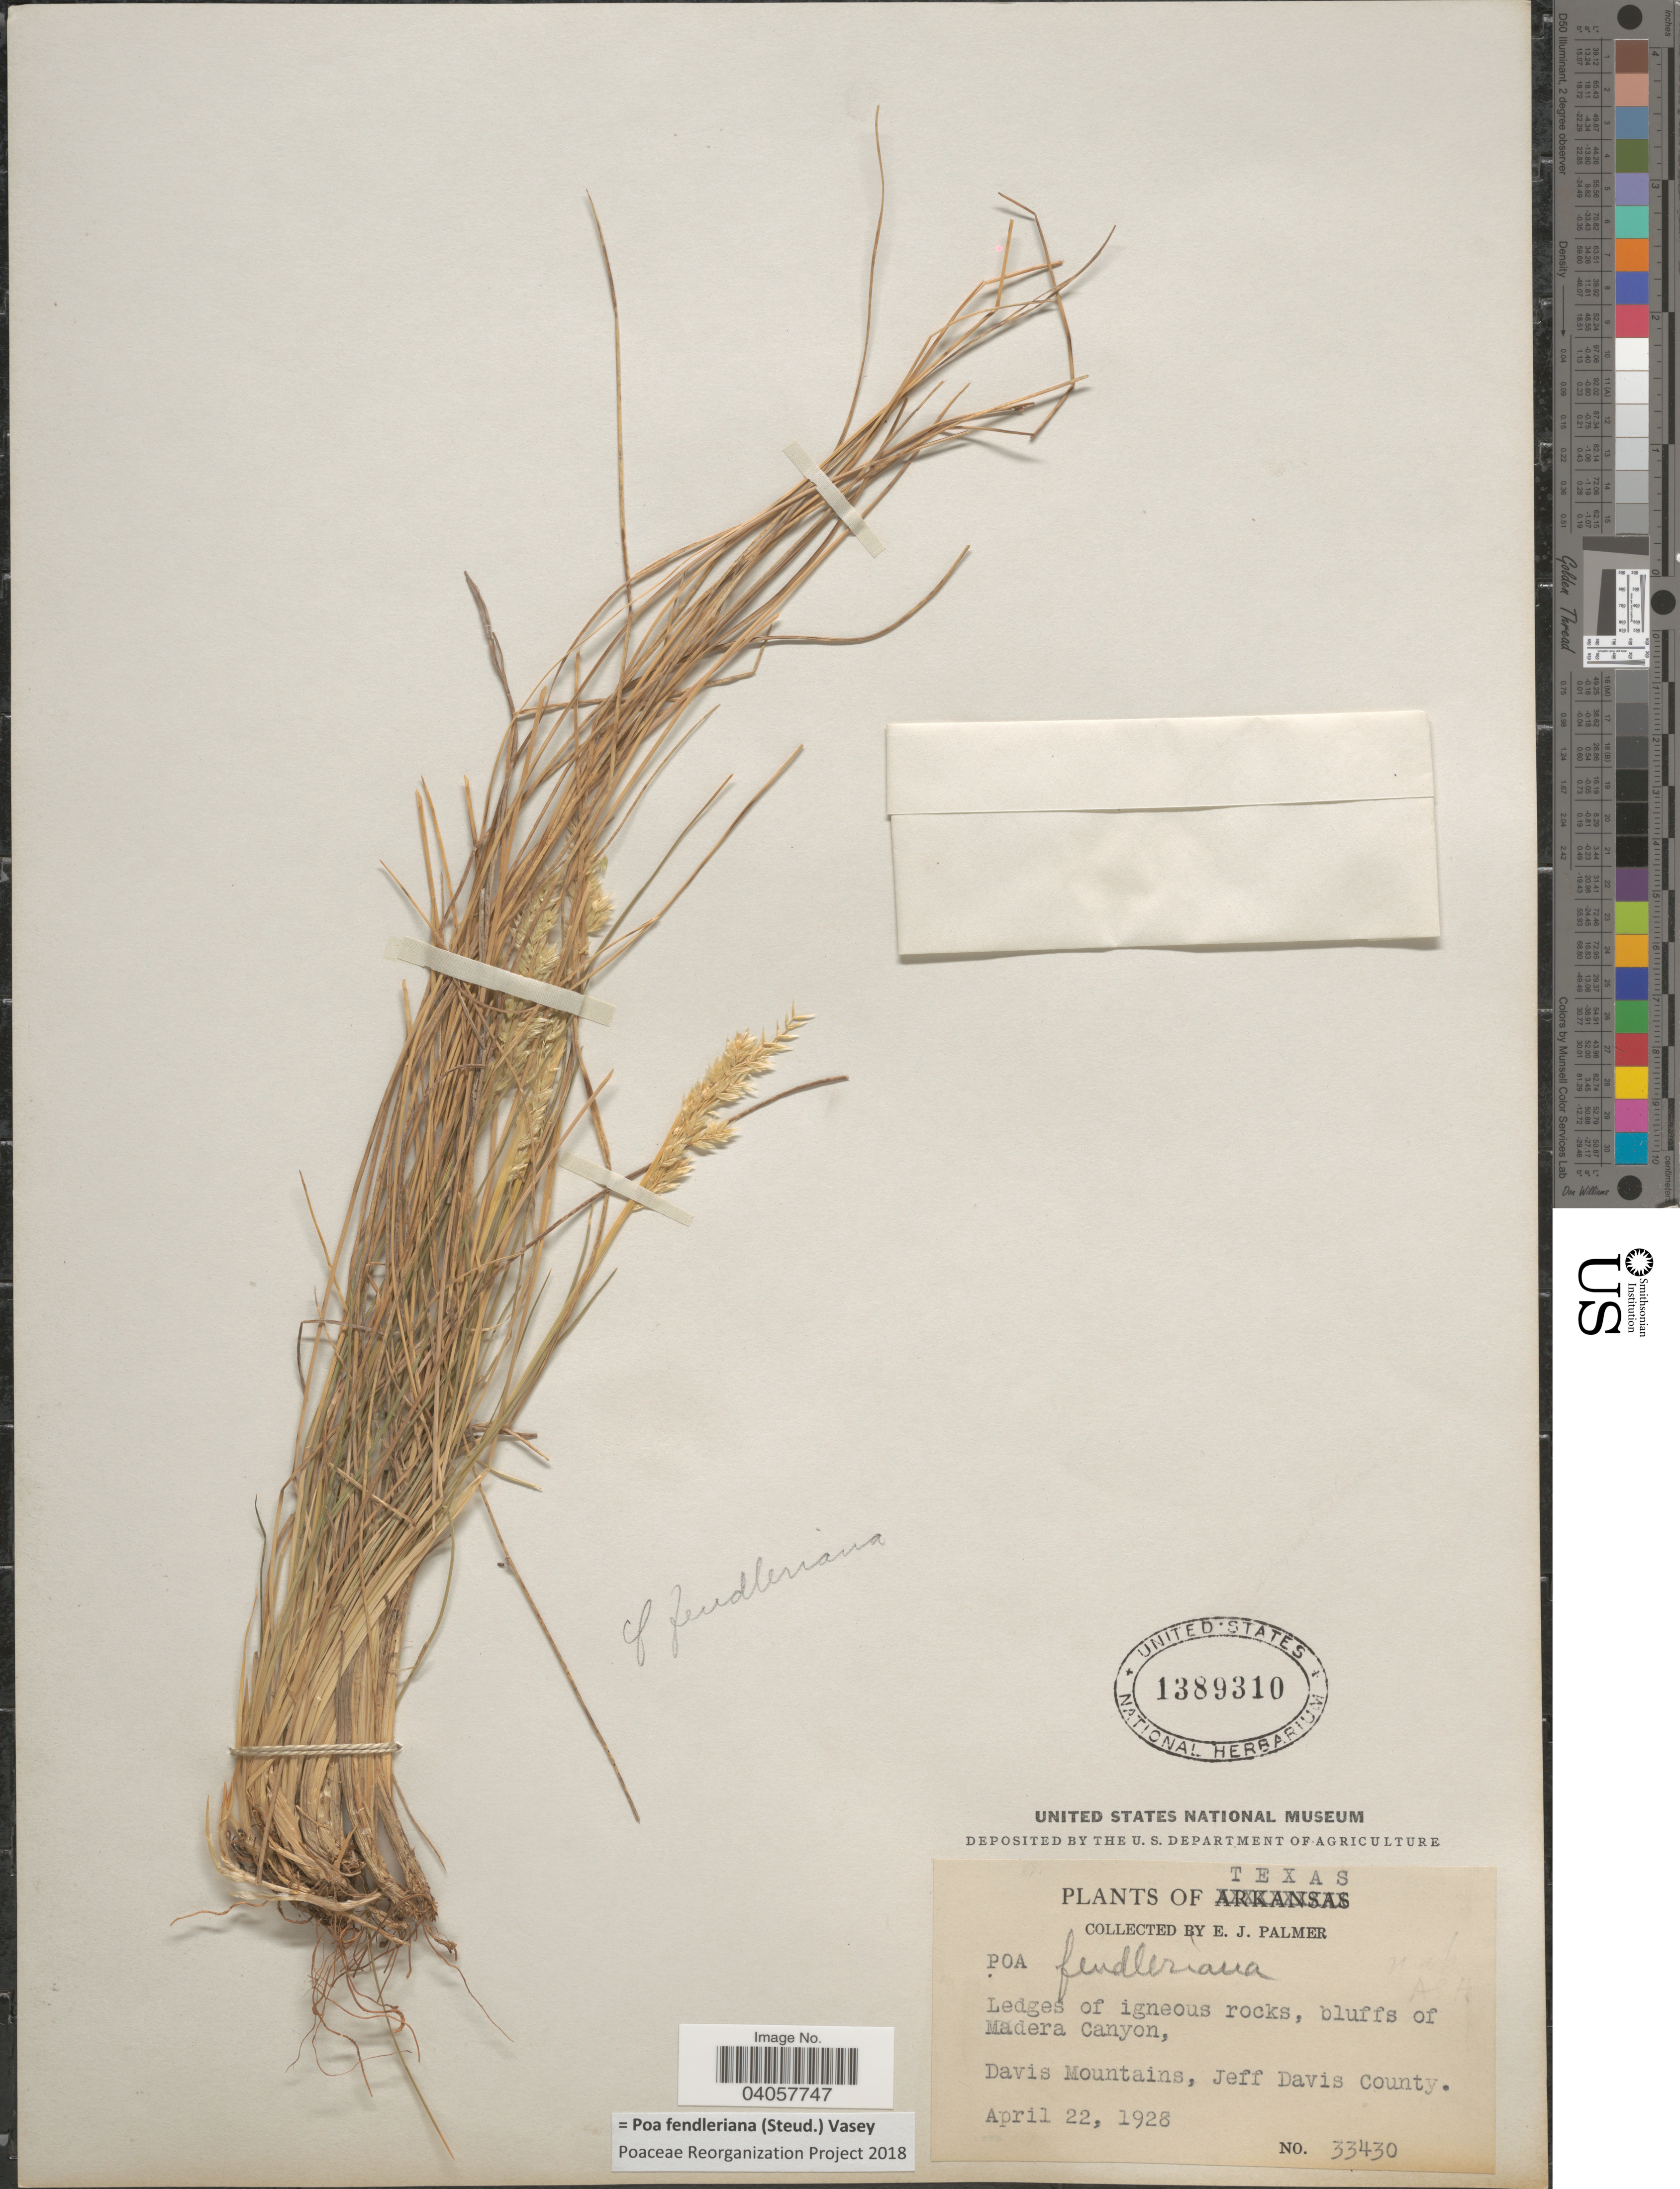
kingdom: Plantae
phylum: Tracheophyta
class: Liliopsida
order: Poales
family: Poaceae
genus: Poa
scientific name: Poa fendleriana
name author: (Steud.) Vasey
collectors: E. J. Palmer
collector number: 33430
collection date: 1928-04-22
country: United States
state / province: Texas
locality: Bluffs of Madera Canyon, Davis Mountains, Jeff Davis County.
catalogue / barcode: US 1389310